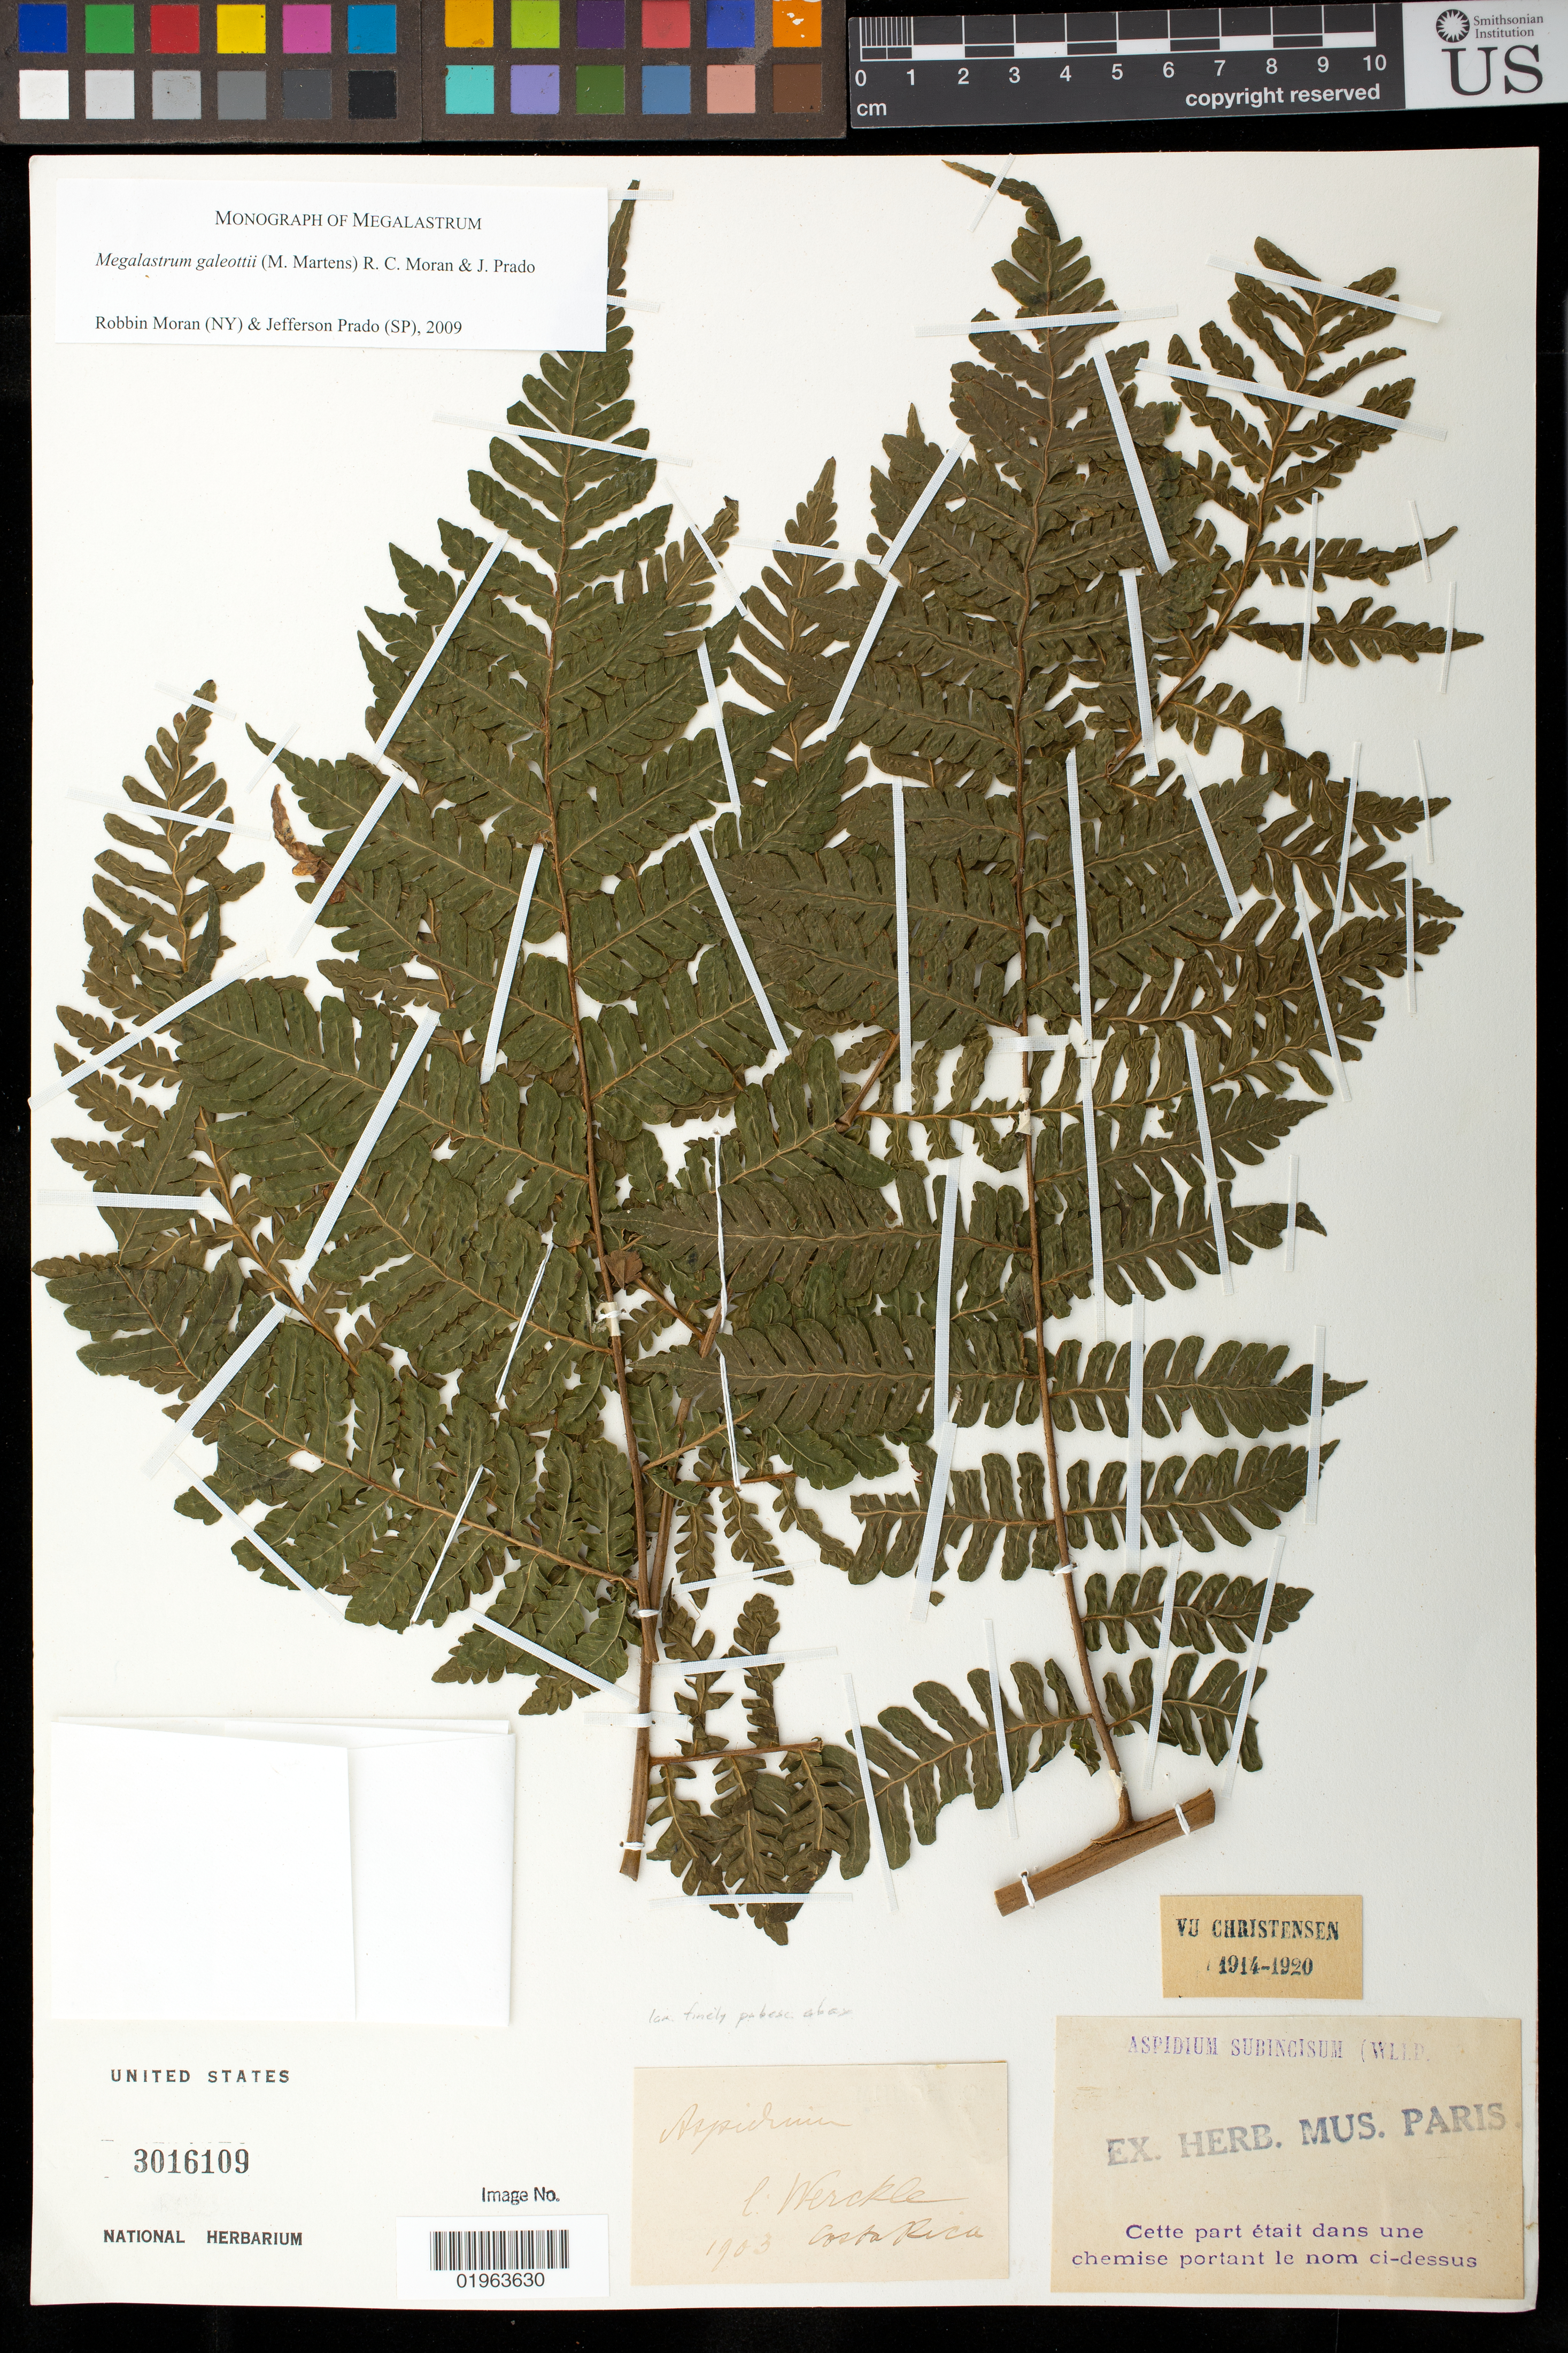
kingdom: Plantae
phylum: Tracheophyta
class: Polypodiopsida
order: Polypodiales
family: Dryopteridaceae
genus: Megalastrum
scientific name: Megalastrum galeottii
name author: (M. Martens) R.C. Moran & J. Prado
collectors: C. C Wercklé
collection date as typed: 1903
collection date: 1903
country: Costa Rica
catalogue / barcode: US 3016109